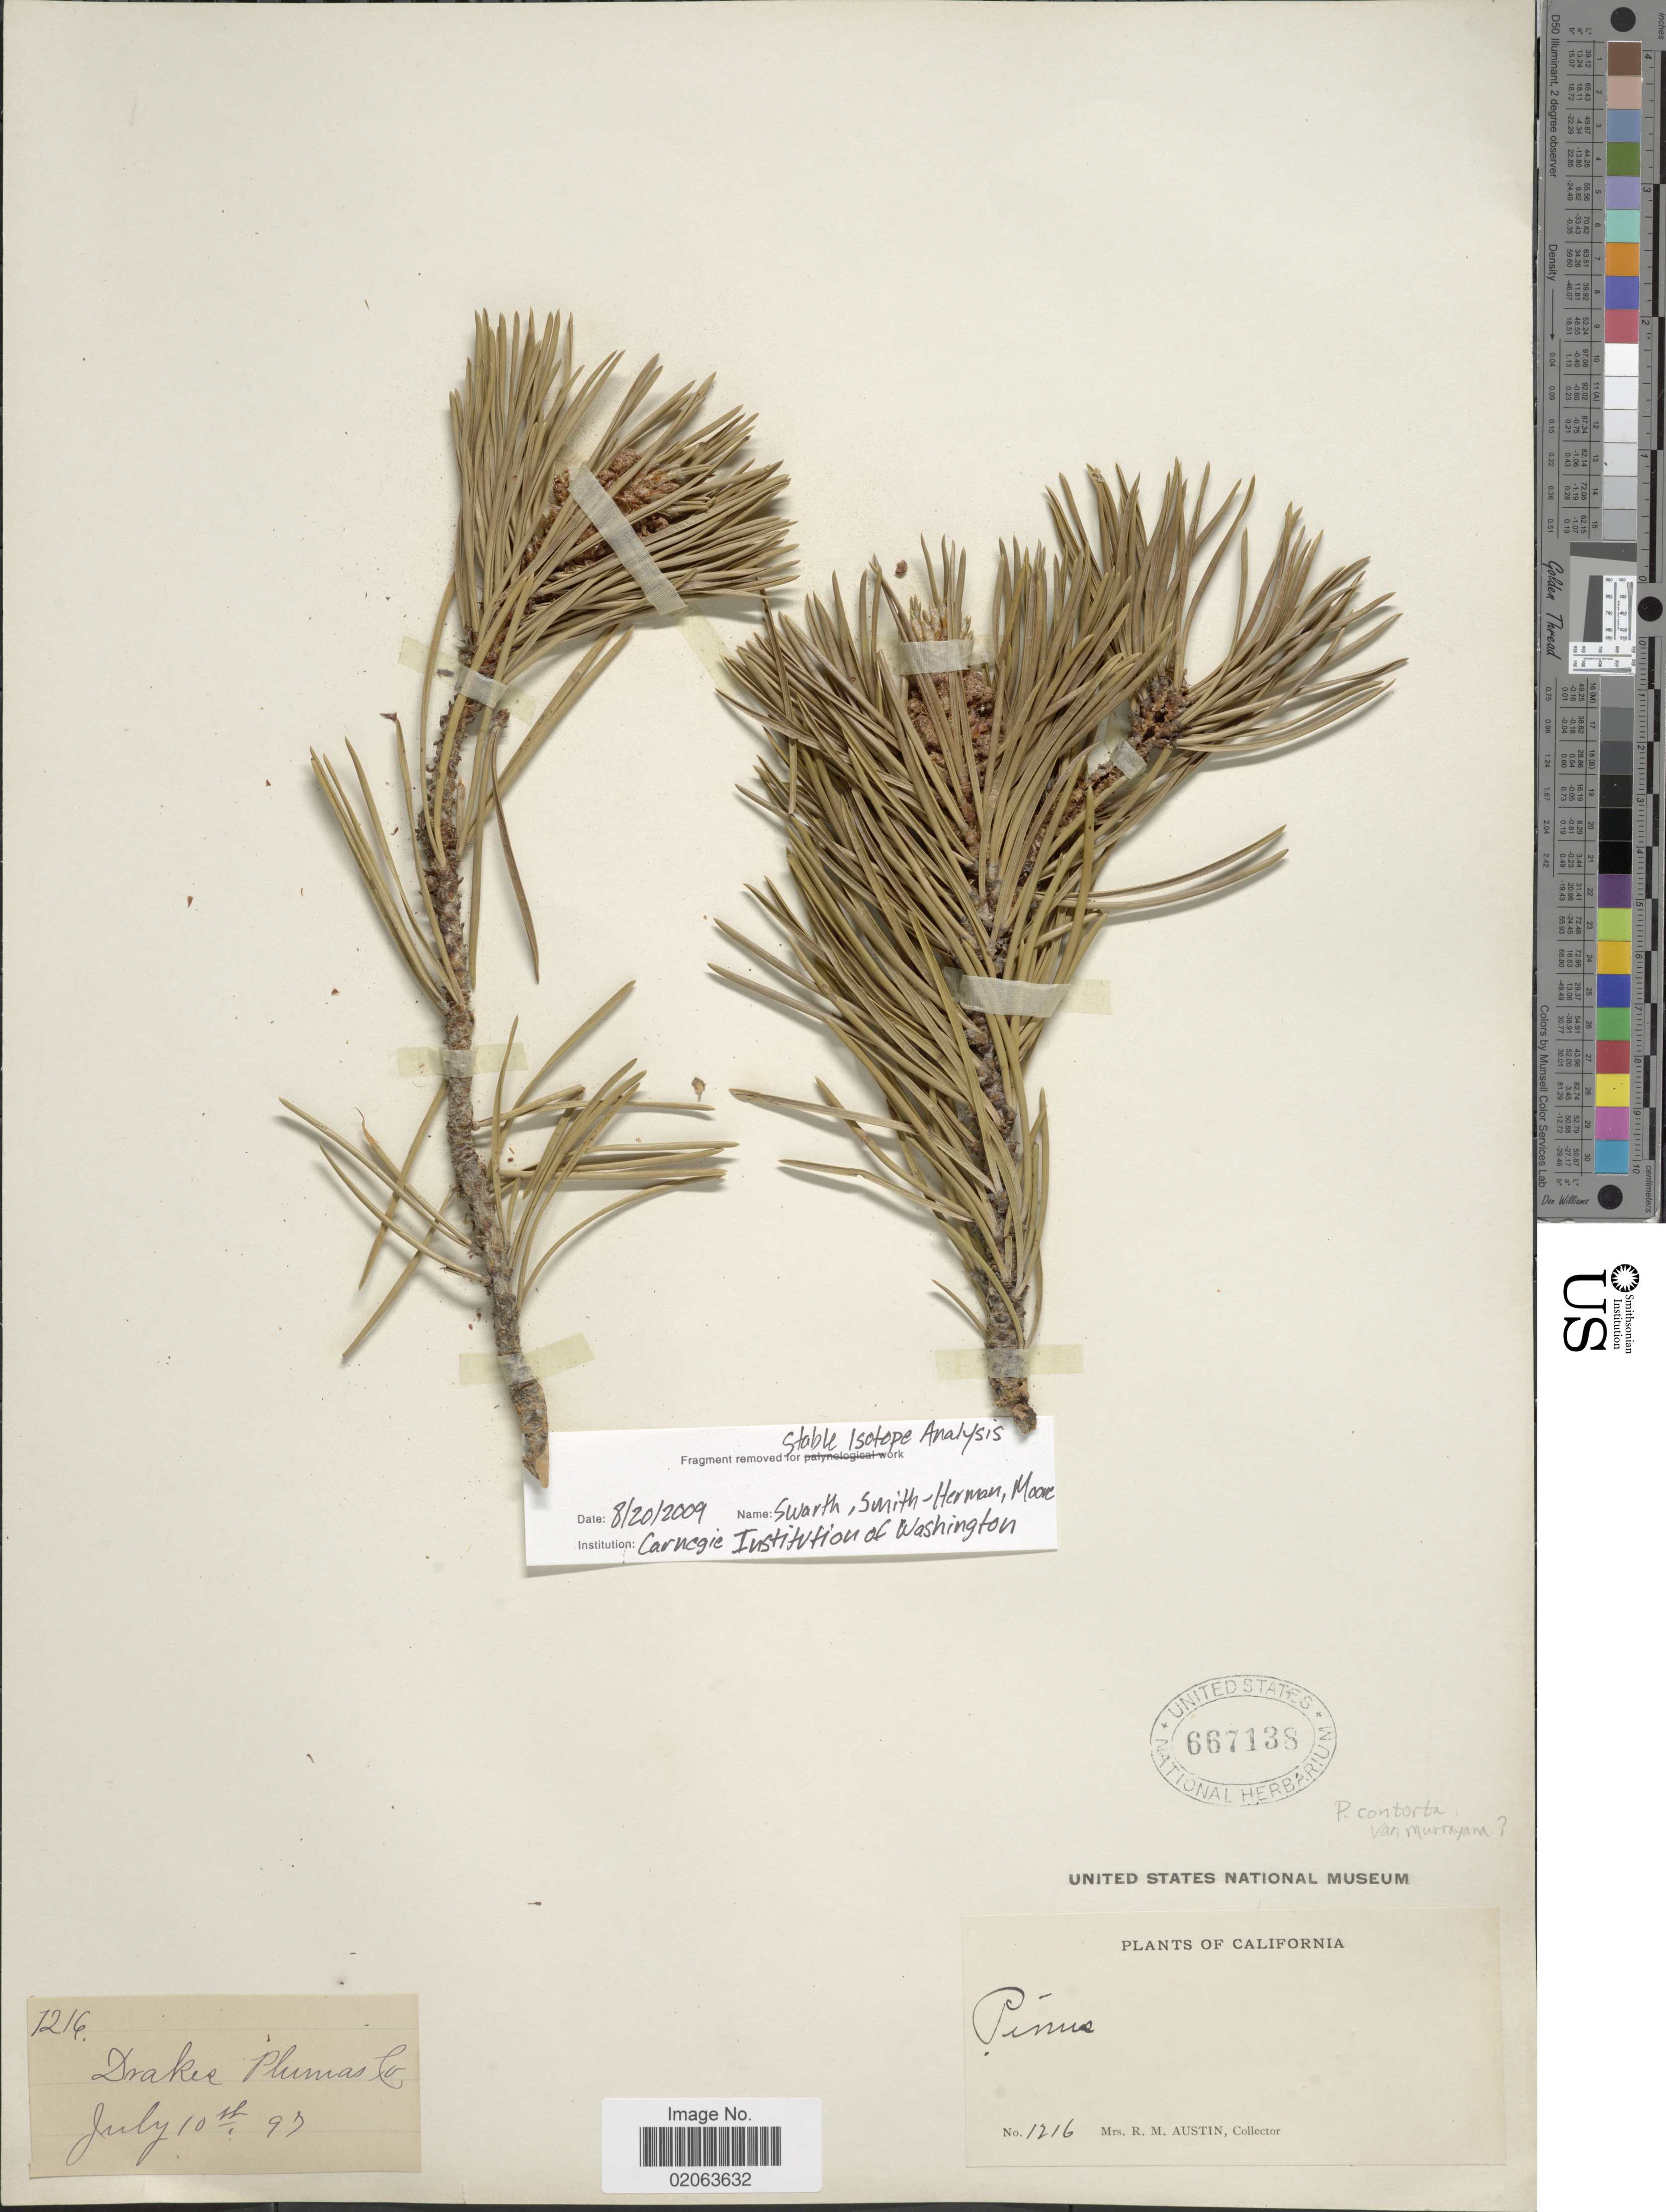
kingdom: Plantae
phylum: Tracheophyta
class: Pinopsida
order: Pinales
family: Pinaceae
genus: Pinus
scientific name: Pinus contorta var. murrayana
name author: (Balf.) S. Watson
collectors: R. Austin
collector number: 1216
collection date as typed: Transcribed d/m/y: 10/7/97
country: United States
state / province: California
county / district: Plumas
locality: Drakes Plumas Co.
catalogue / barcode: US 667138